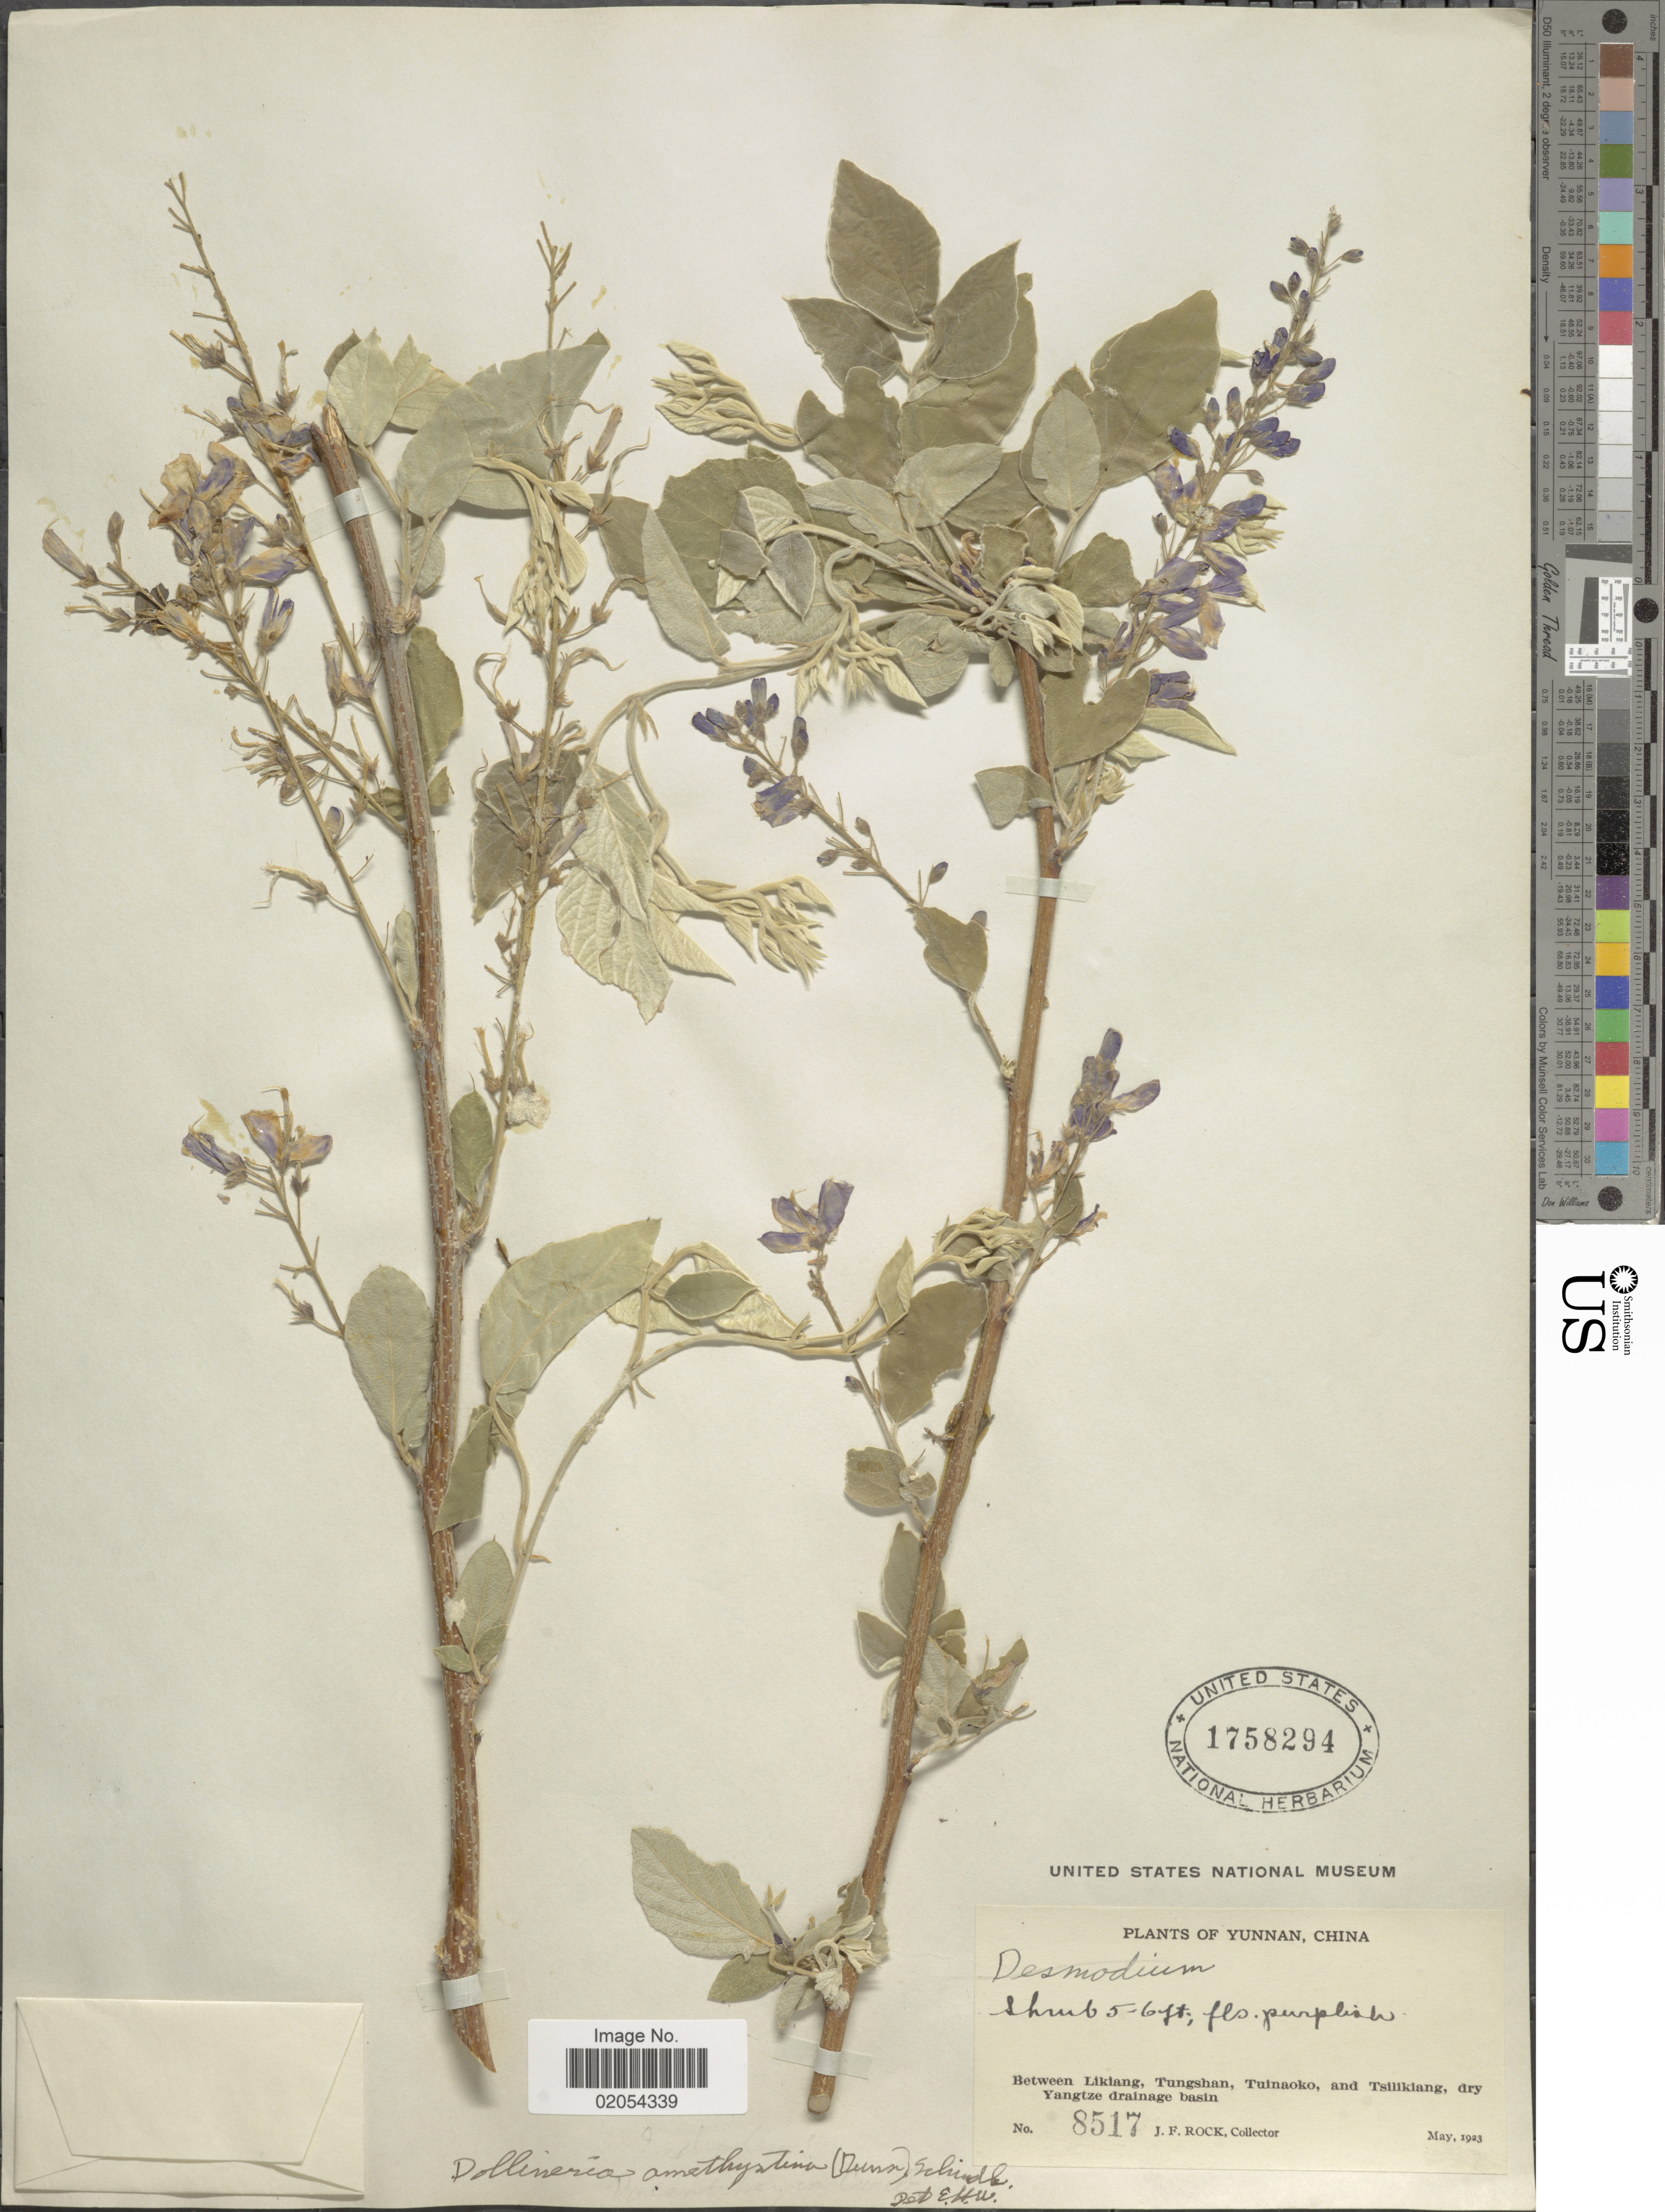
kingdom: Plantae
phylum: Tracheophyta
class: Magnoliopsida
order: Fabales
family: Fabaceae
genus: Ototropis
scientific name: Ototropis amethystina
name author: (Dunn) H. Ohashi & K. Ohashi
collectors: J. Rock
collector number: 8517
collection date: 1923-05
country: China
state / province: Yunnan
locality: Yunnan, China. Between Likiang, Tungshan, Tuinaoko, and Tslikiang, dry Yangtze drainage basin.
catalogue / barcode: US 1758294